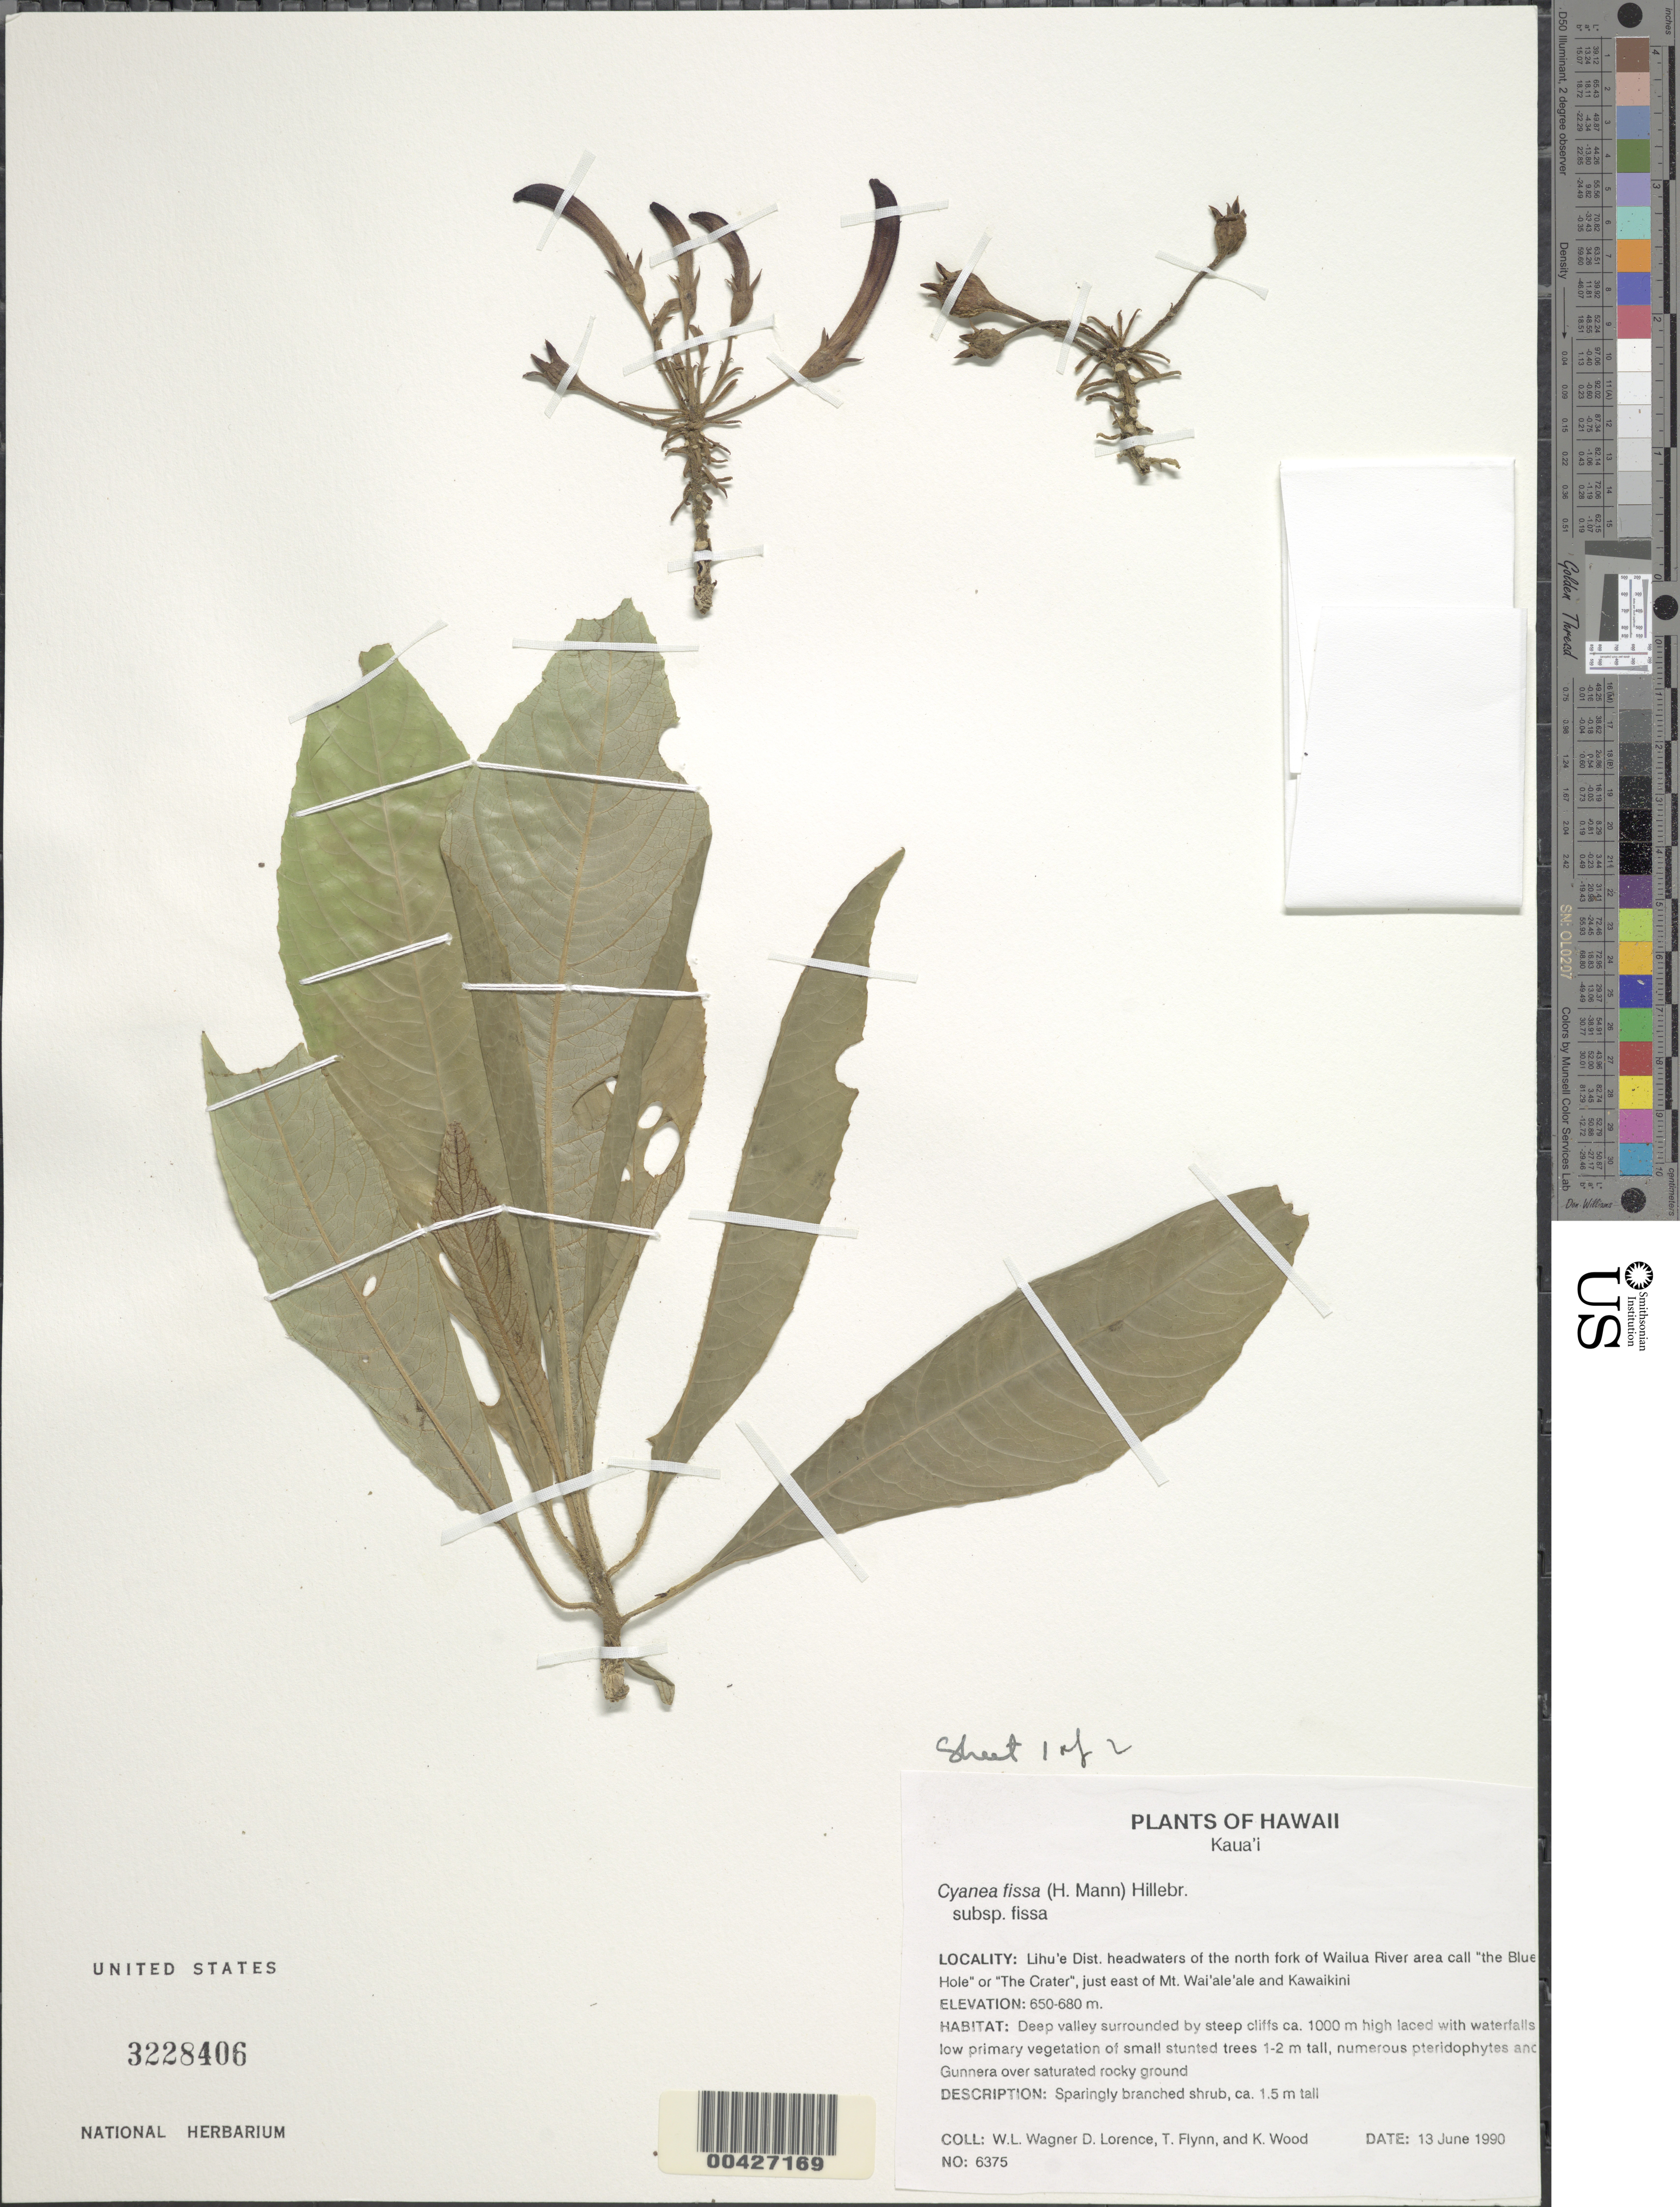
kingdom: Plantae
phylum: Tracheophyta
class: Magnoliopsida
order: Asterales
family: Campanulaceae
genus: Cyanea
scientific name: Cyanea fissa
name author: (H. Mann) Hillebr.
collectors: W. L. Wagner, D. Lorence, T. W. Flynn & K. Wood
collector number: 6375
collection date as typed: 13 Jun 1990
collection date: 1990-06-13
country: United States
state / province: Hawaii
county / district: Kauai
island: Kaua'i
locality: Lihue Dist., headwtrs of the N fork of Wailua River area call the Blue Hole or The Crater just E of Mt. Waialeale & Kawa-...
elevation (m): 650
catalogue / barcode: US 3228406